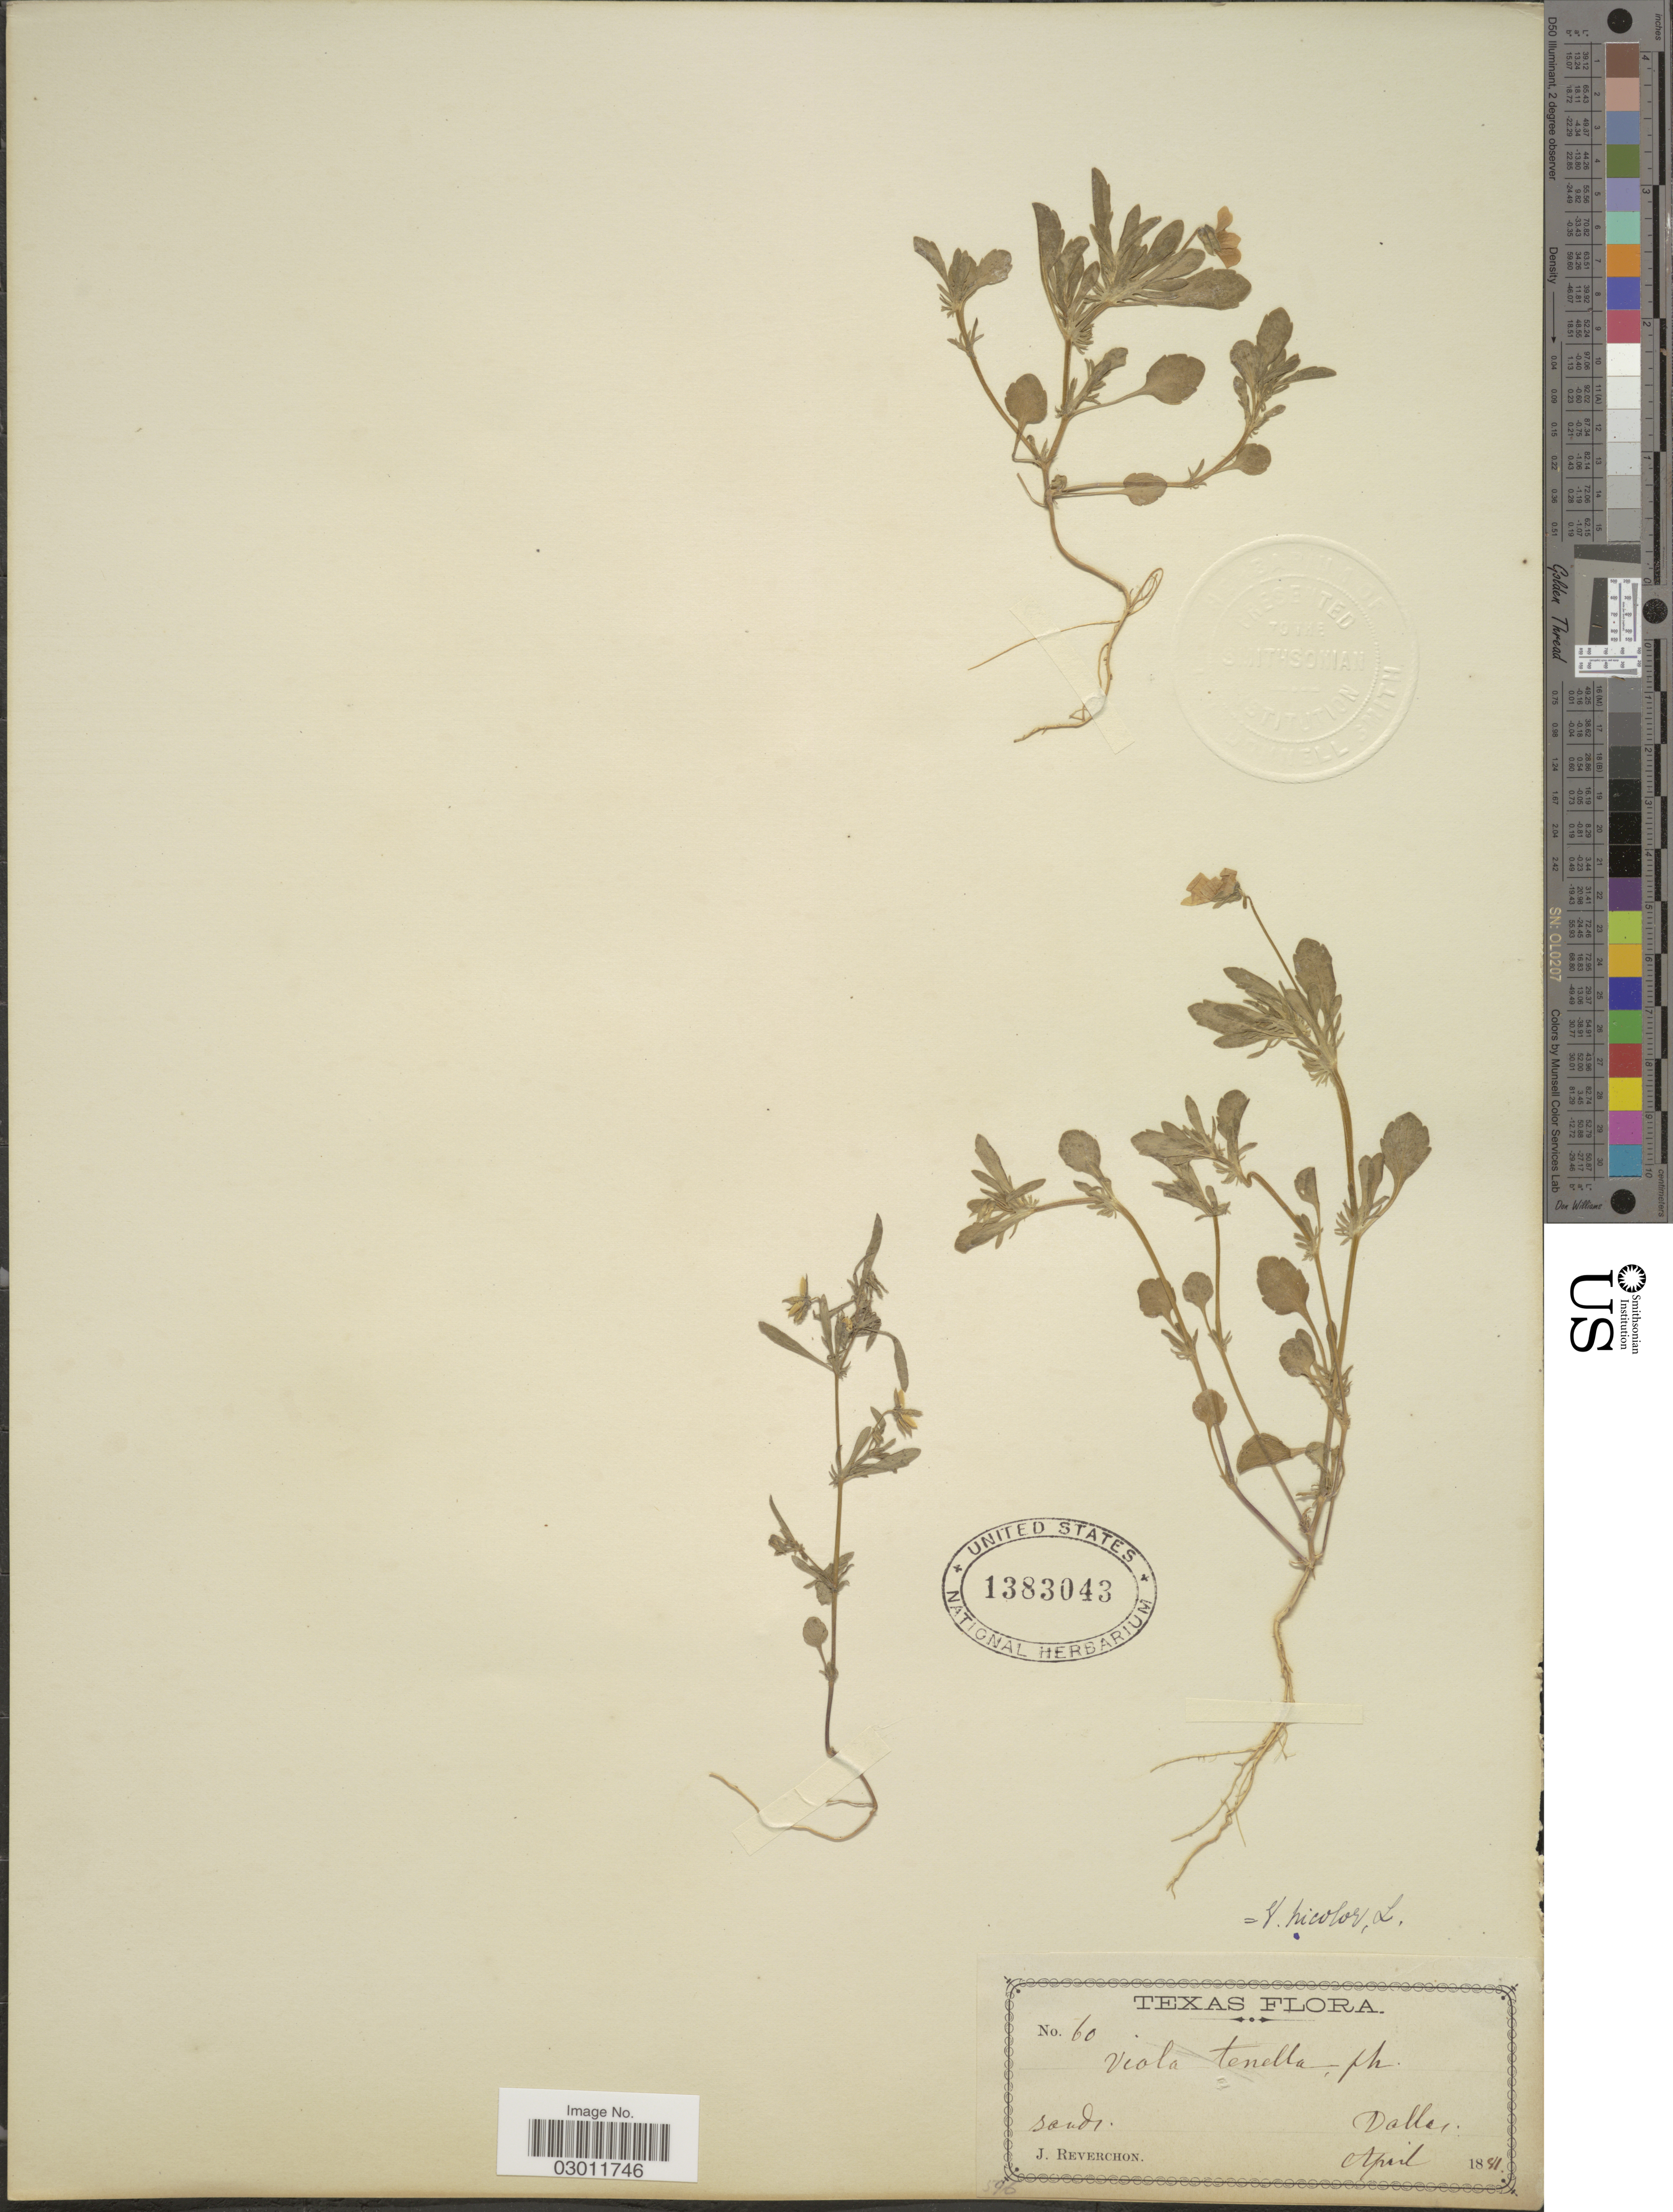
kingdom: Plantae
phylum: Tracheophyta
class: Magnoliopsida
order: Malpighiales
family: Violaceae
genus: Viola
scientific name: Viola arvensis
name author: Murray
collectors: J. Reverchon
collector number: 60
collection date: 1881-04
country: United States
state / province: Texas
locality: Dallas.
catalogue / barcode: US 1383043